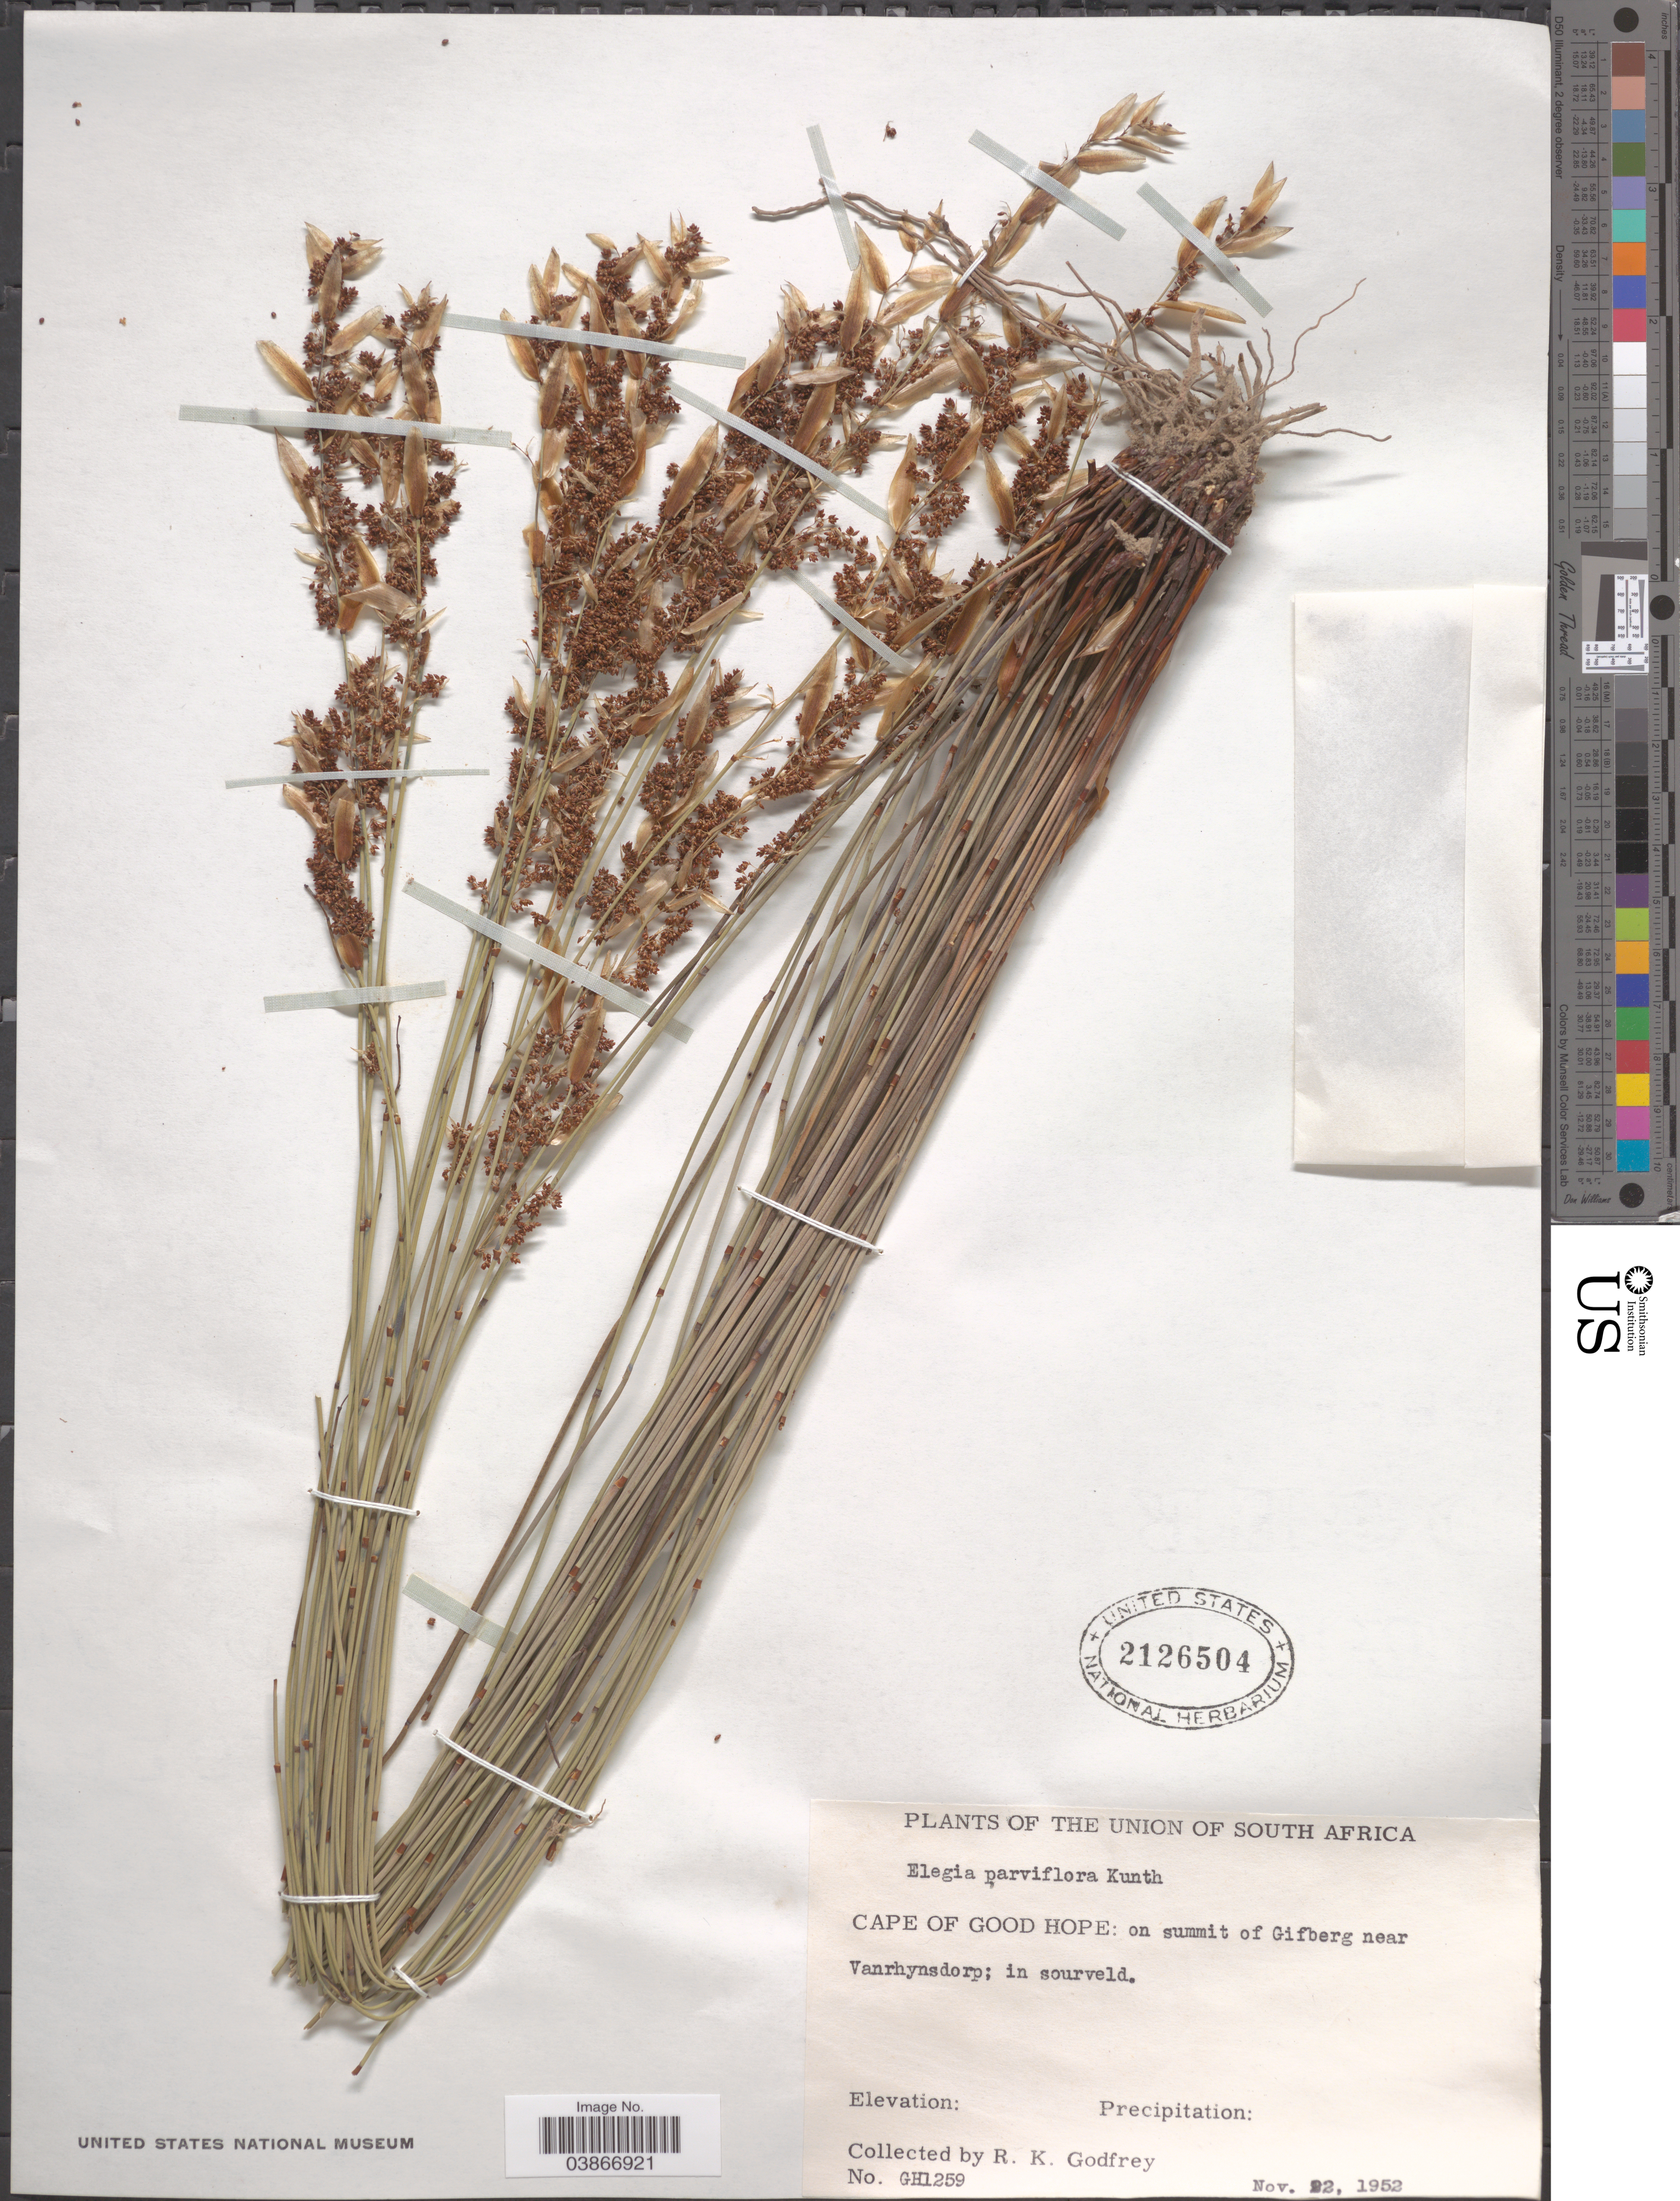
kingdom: Plantae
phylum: Tracheophyta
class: Liliopsida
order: Poales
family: Restionaceae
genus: Elegia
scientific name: Elegia parviflora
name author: (Thunb.) Kunth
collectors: R. K. Godfrey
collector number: GH1259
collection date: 1952-11-22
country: South Africa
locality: The Union of South Africa. Cape of Good Hope: on summit of Gifberg near Vanrhynsdorp.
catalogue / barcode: US 2126504